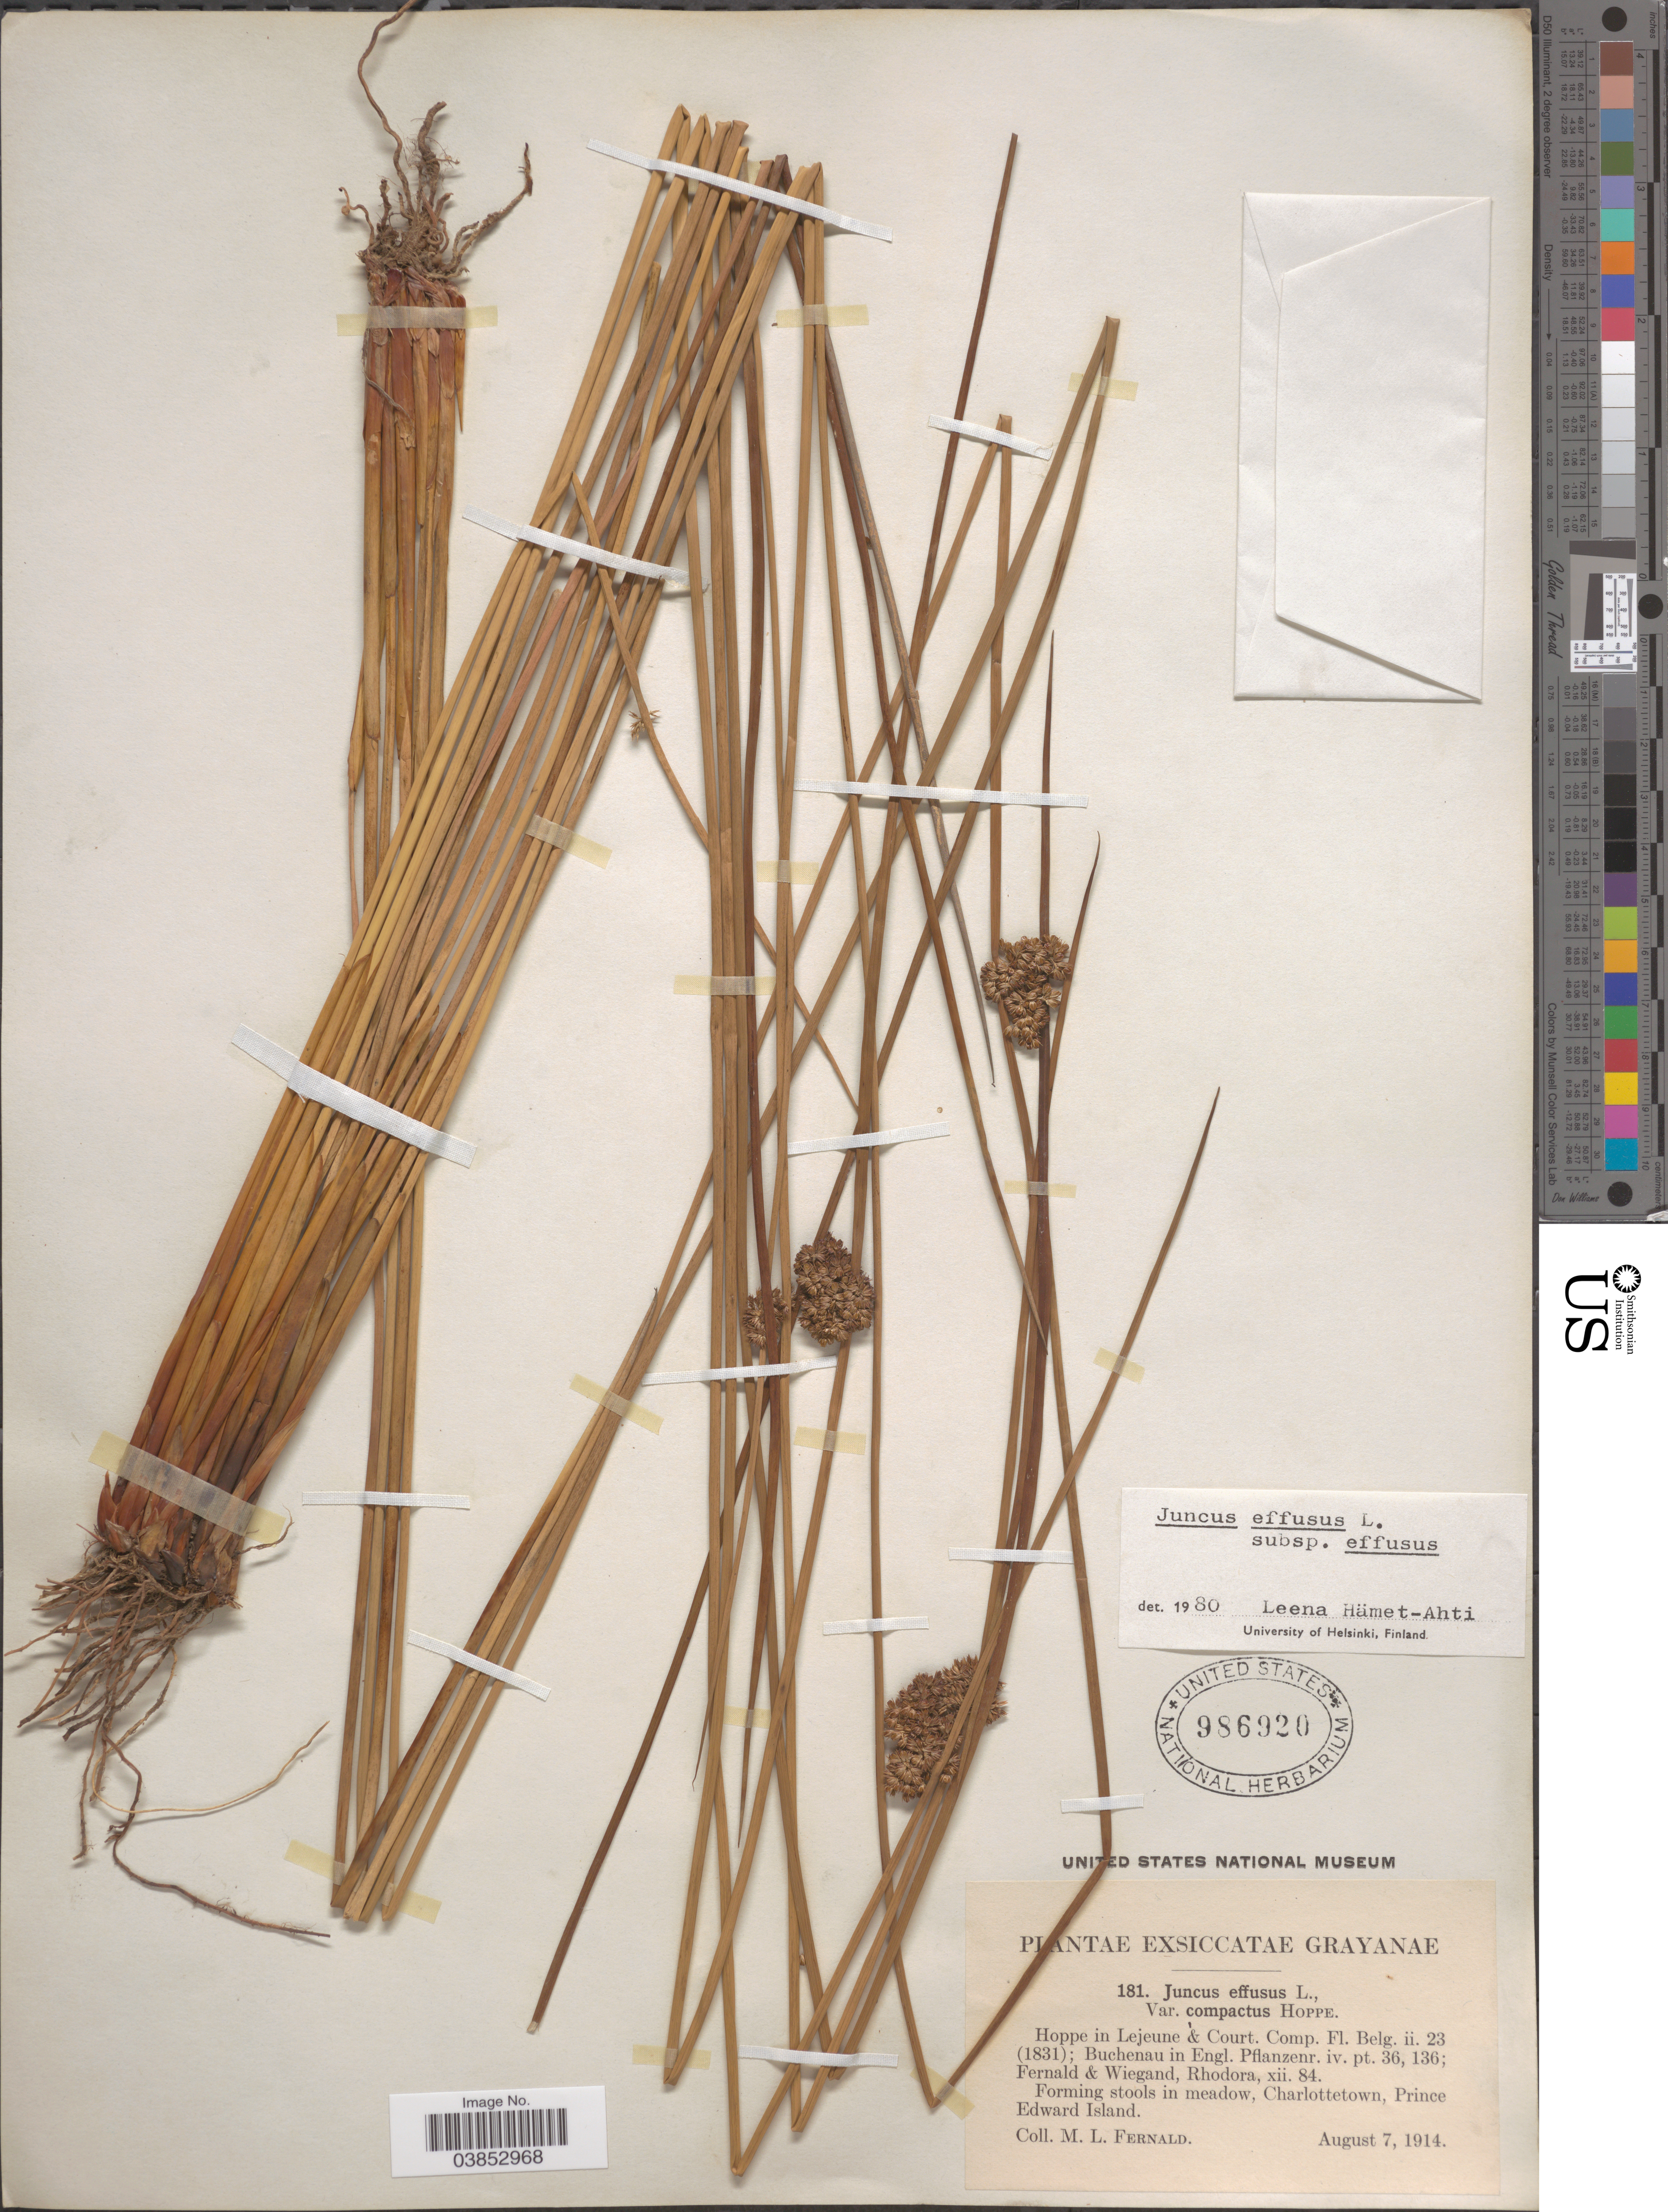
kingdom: Plantae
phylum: Tracheophyta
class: Liliopsida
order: Poales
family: Juncaceae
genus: Juncus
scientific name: Juncus effusus var. pacificus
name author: Fernald & Wiegand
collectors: M. L. Fernald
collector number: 181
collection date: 1914-08-07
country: Canada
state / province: Prince Edward Island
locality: Forming stools in meadow, Charlottetown.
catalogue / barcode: US 986920